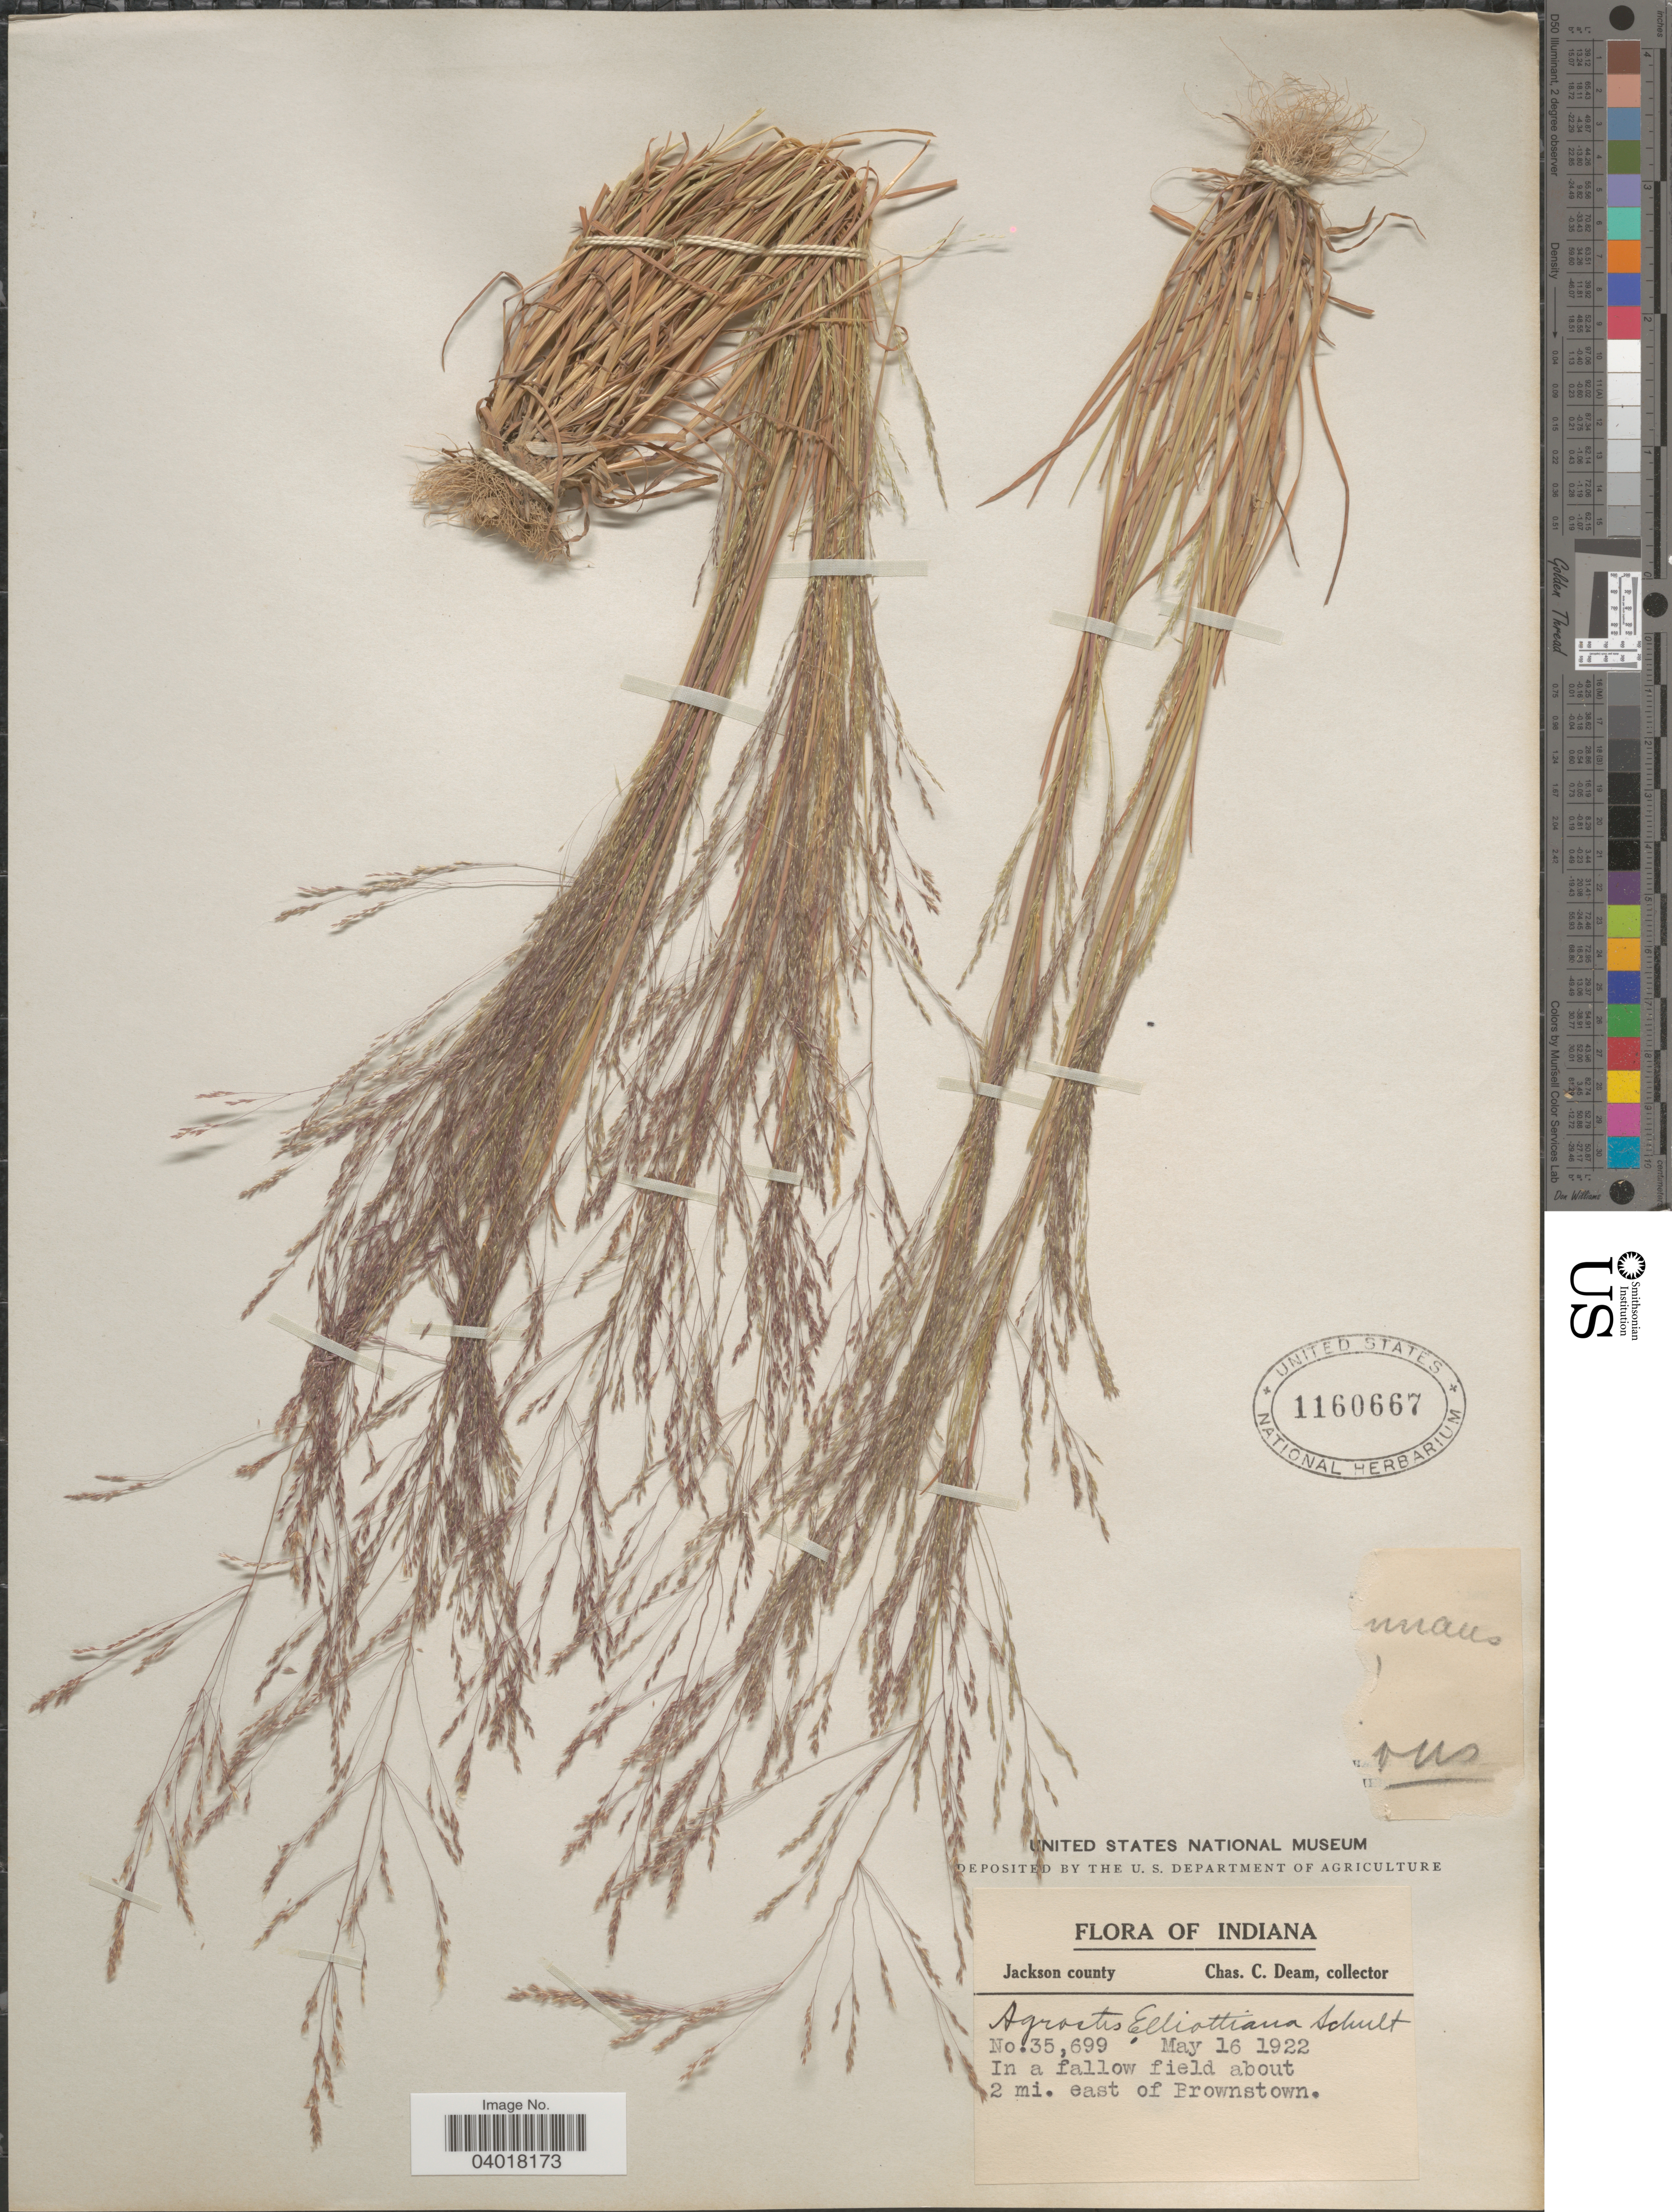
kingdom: Plantae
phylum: Tracheophyta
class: Liliopsida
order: Poales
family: Poaceae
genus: Agrostis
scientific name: Agrostis elliottiana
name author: Schult.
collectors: C. C. Deam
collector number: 35699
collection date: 1922-05-16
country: United States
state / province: Indiana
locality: Jackson county. In a fallow field about 2 mi. east of Frownstown.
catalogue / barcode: US 1160667